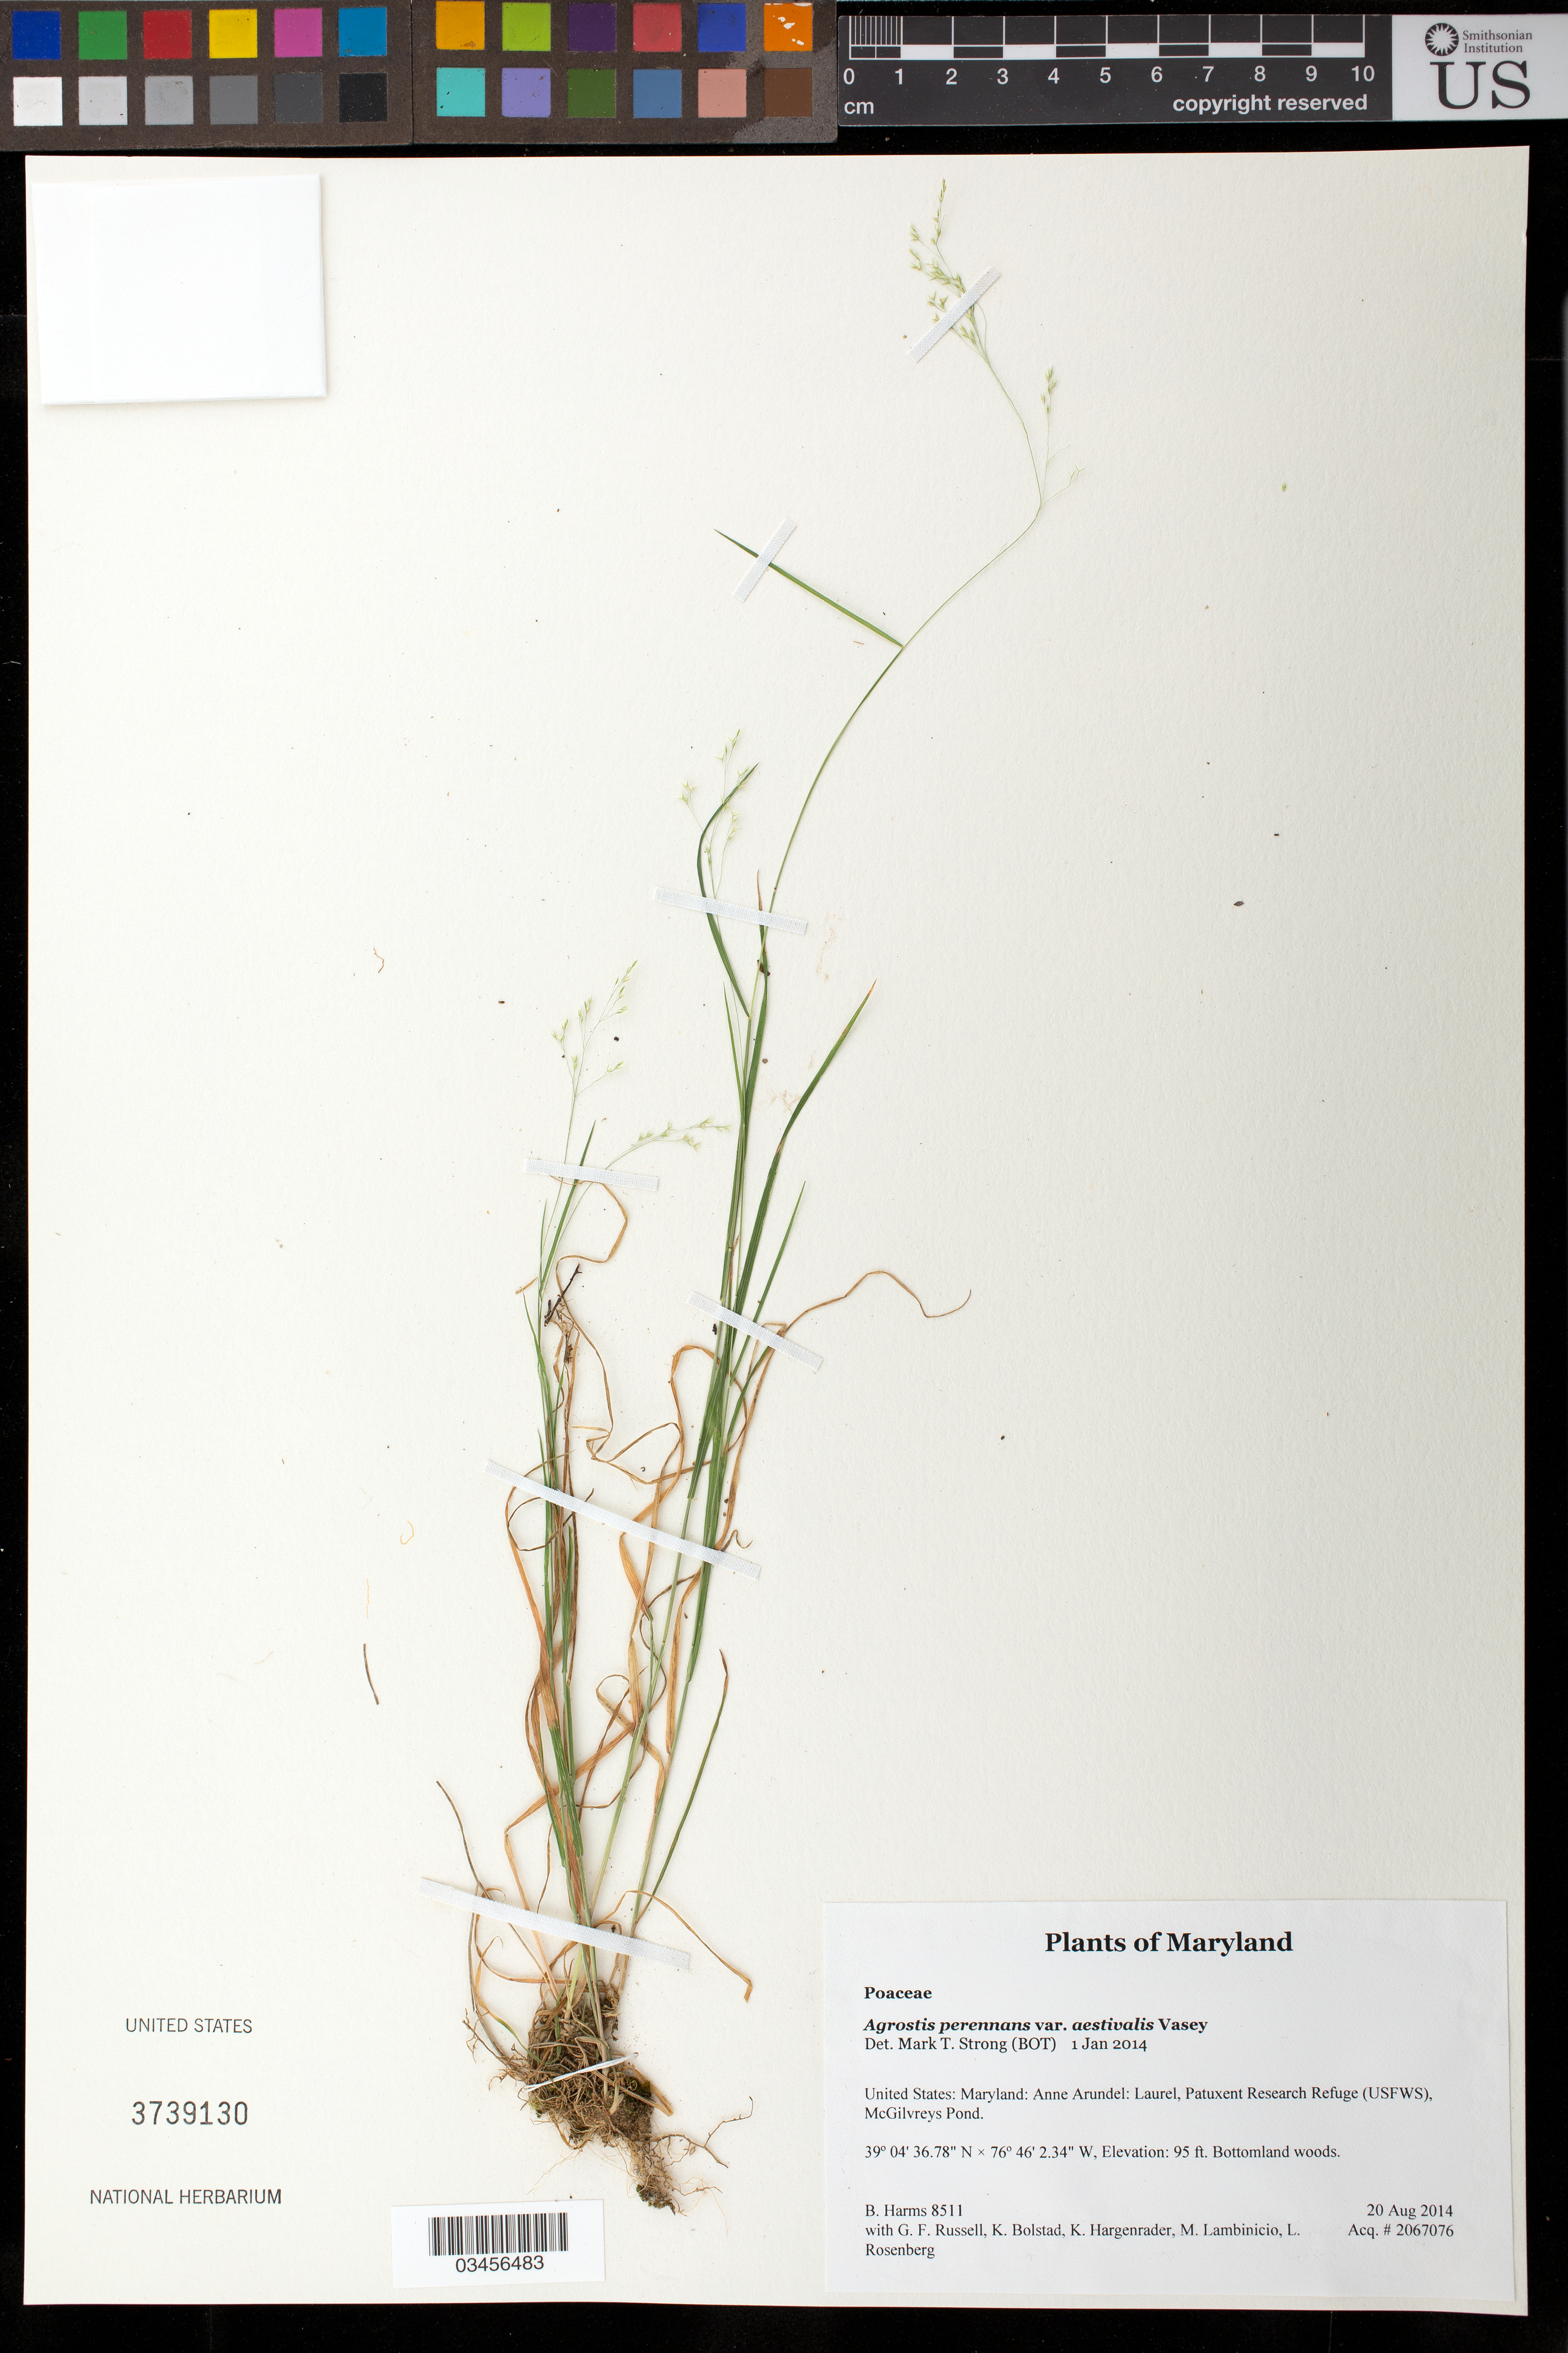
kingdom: Plantae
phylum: Tracheophyta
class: Liliopsida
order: Poales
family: Poaceae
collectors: B. Harms, G. Russell, K. Bolstad, K. Hargenrader, M. Lambinicio & L. Rosenberg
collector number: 8511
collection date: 2014-08-20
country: United States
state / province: Maryland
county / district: Anne Arundel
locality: Laurel, Patuxent Research Refuge (USFWS), McGilvreys Pond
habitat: Bottomland woods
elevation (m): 29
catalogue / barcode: US 3739130